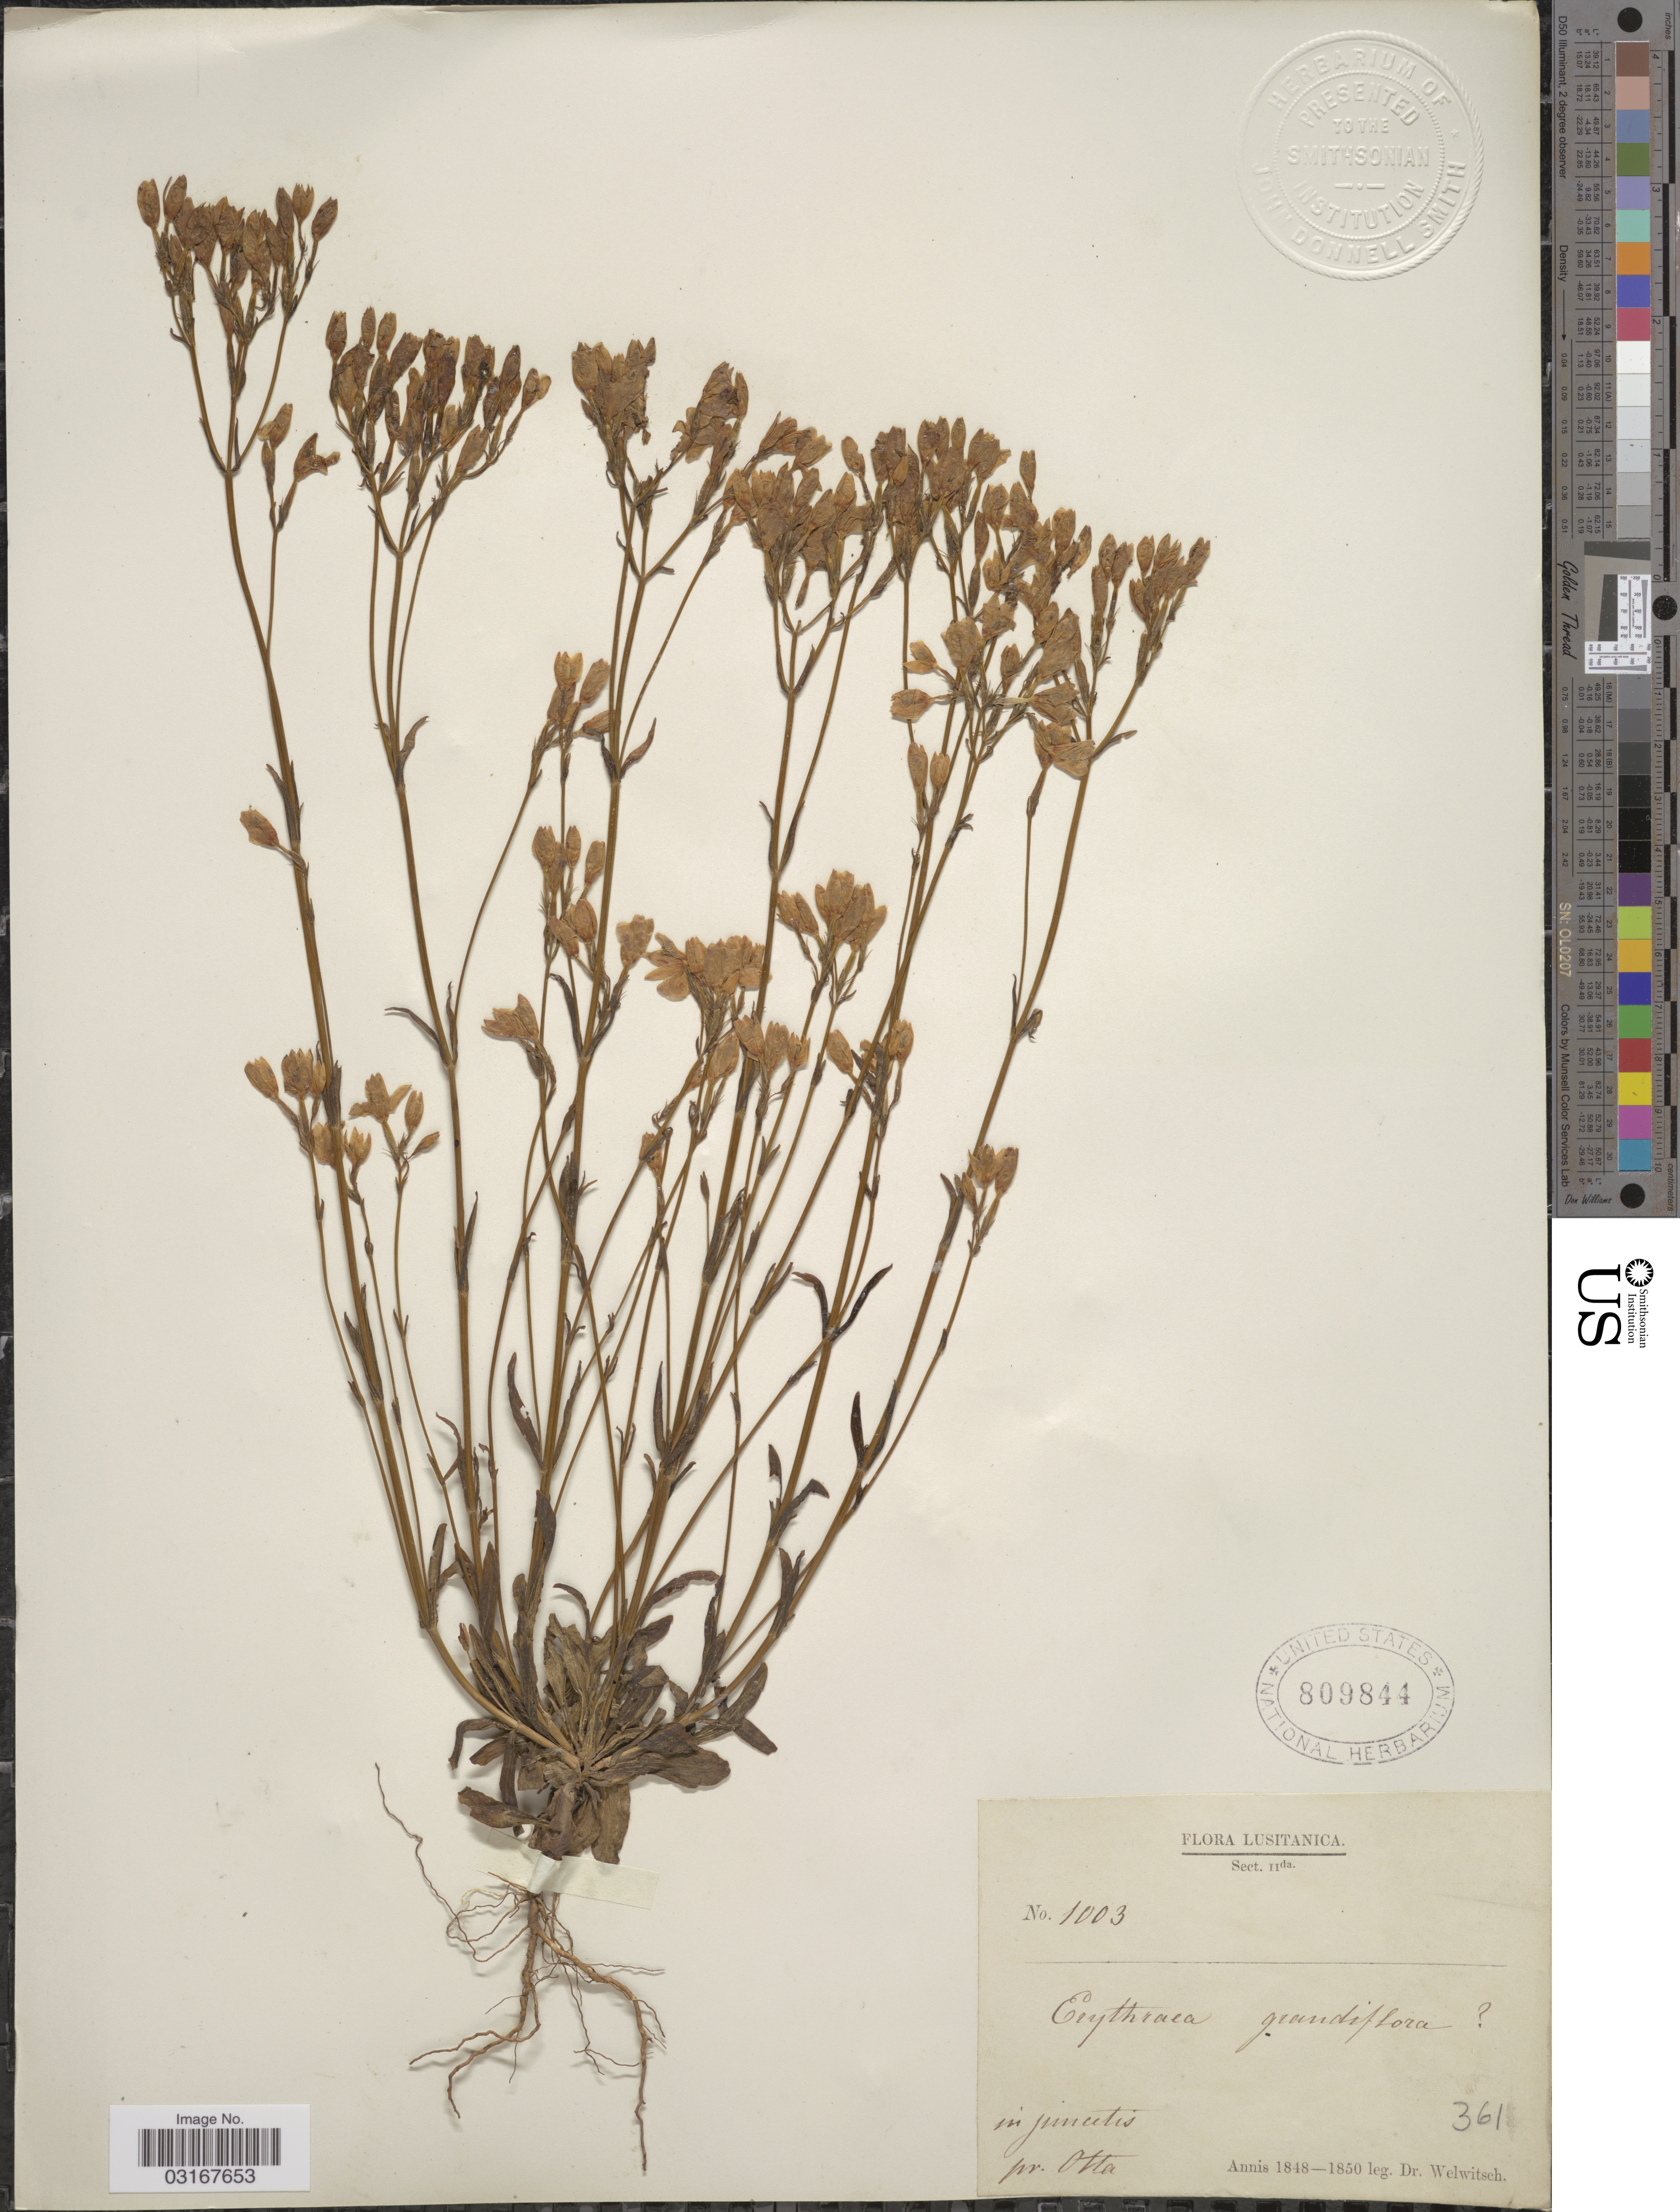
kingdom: Plantae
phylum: Tracheophyta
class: Magnoliopsida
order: Gentianales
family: Gentianaceae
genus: Centaurium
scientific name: Centaurium grandiflora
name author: (Pers.) Druce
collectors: -. Welwitsch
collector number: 1003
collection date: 1848/1850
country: Portugal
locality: Lusitanica. Pr. Otta.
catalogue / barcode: US 809844